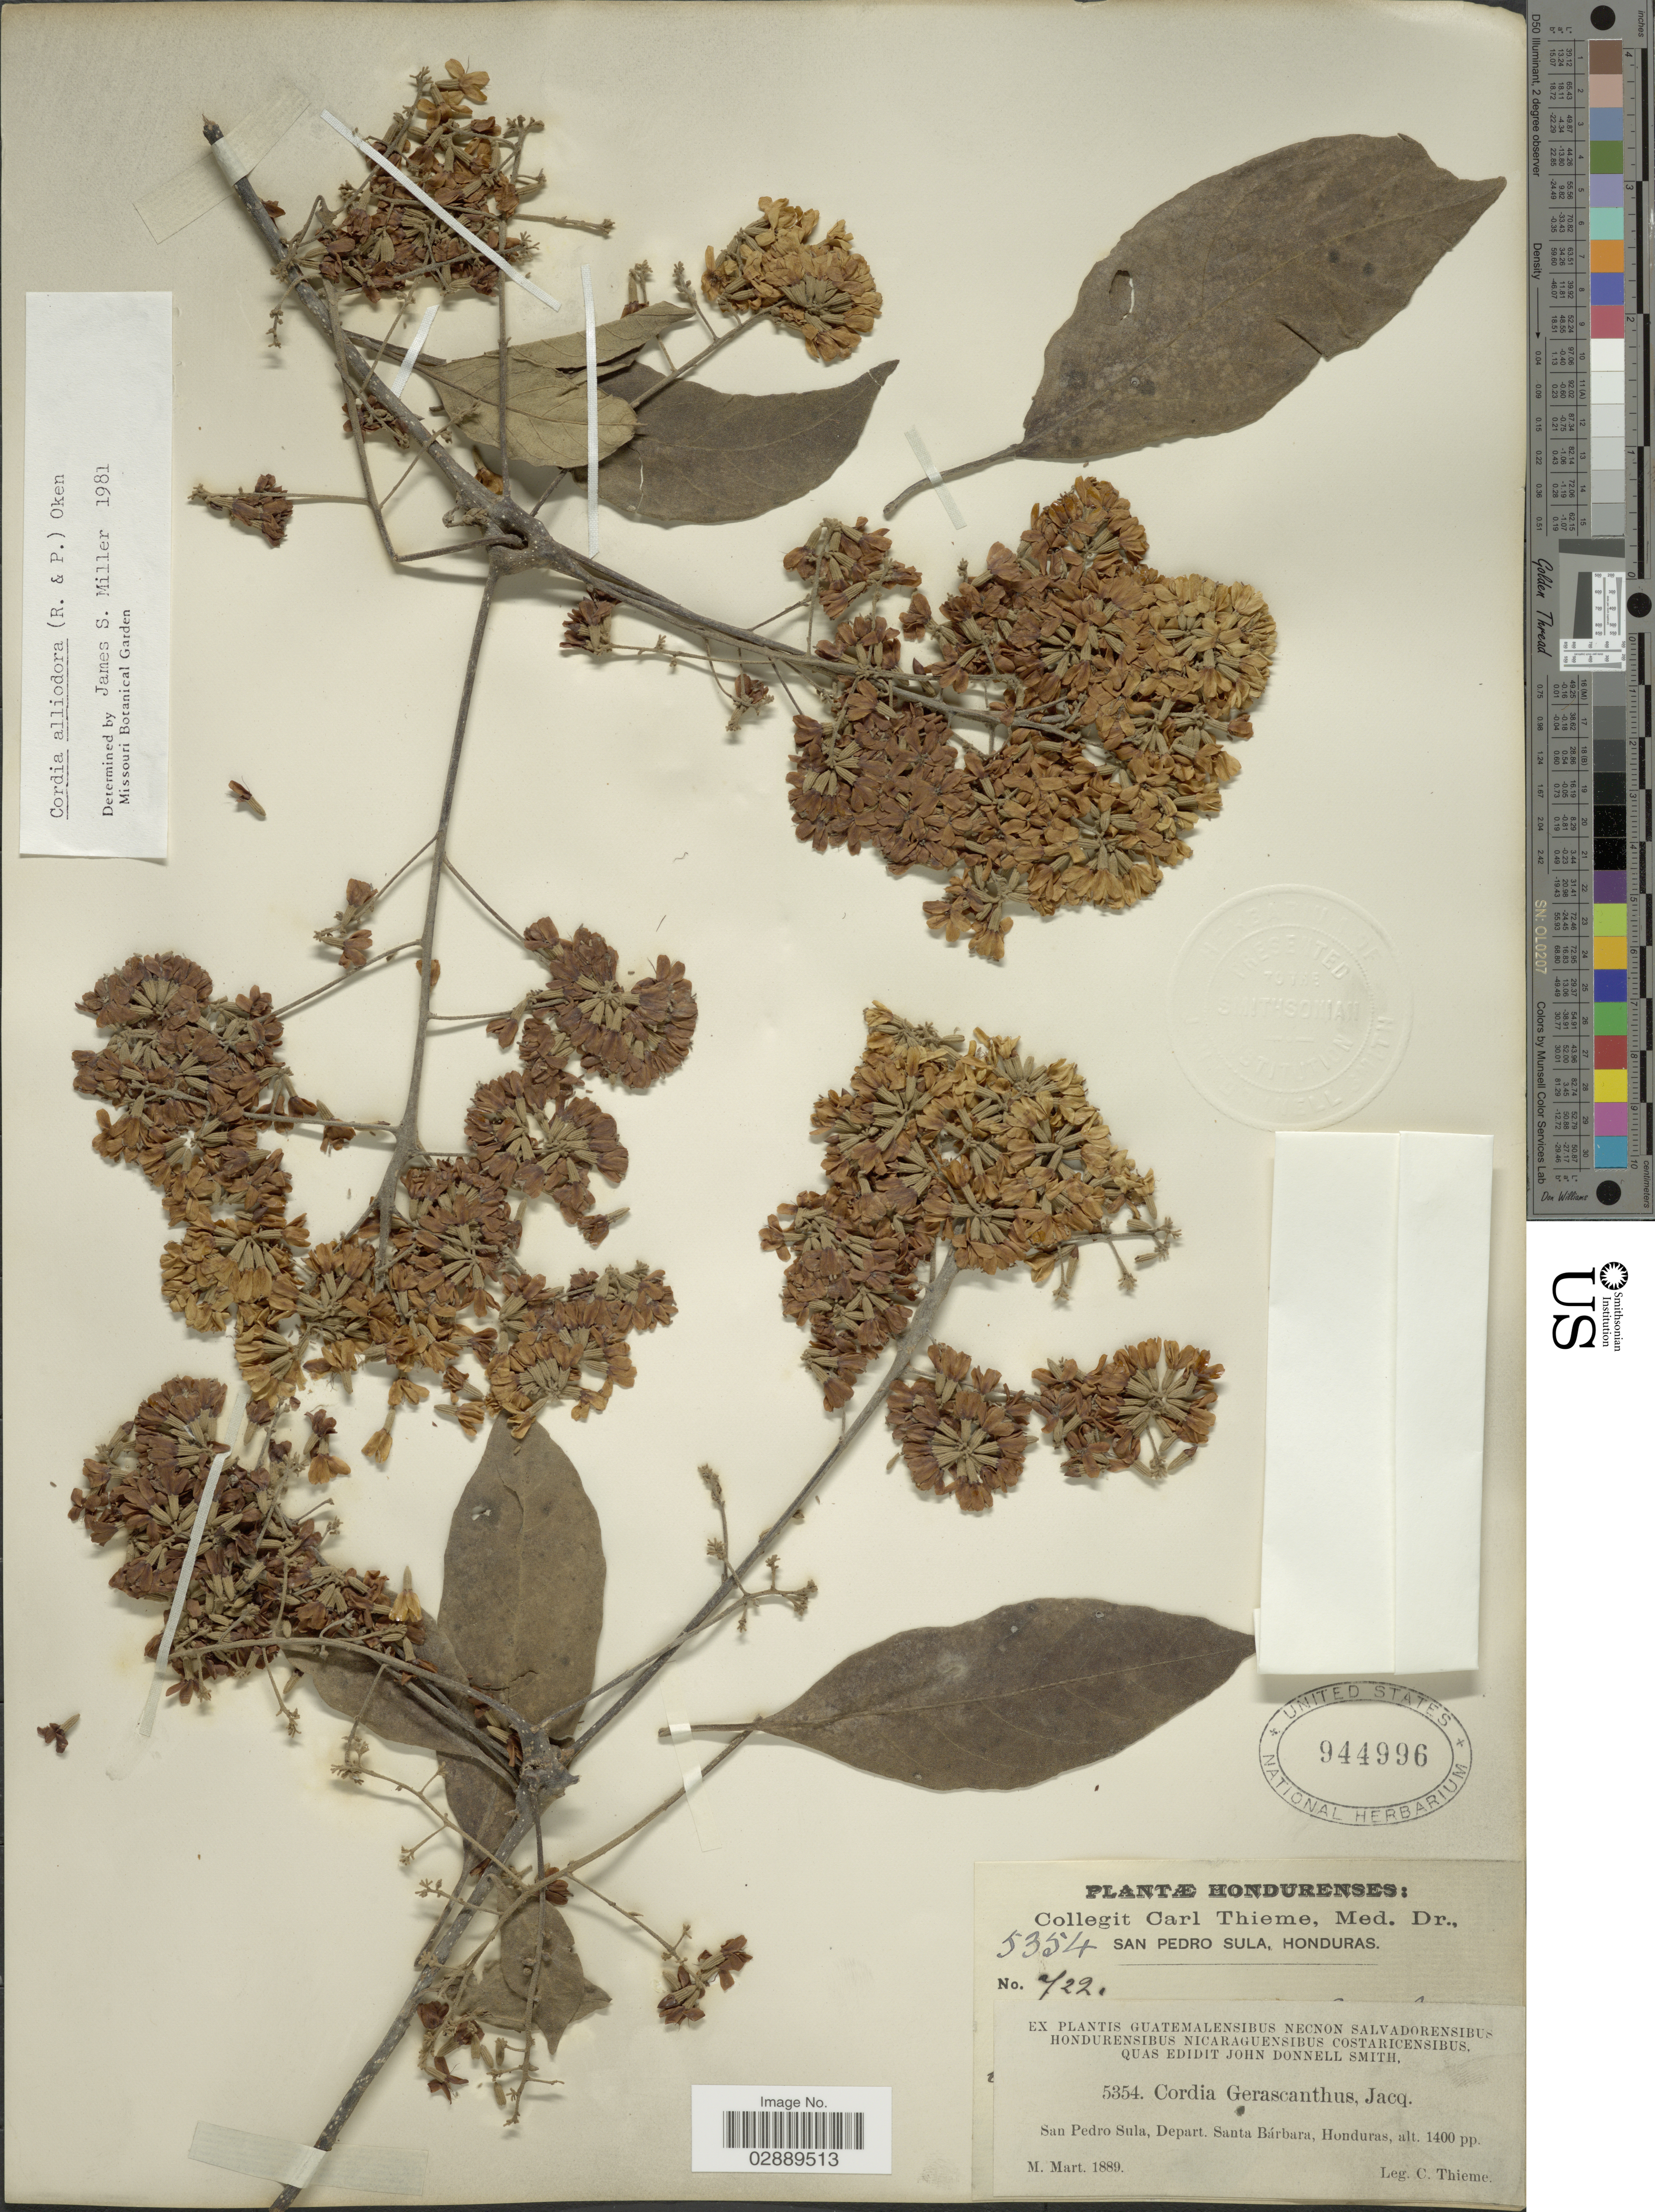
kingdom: Plantae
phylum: Tracheophyta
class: Magnoliopsida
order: Boraginales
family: Cordiaceae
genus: Cordia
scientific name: Cordia alliodora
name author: (Ruiz & Pav.) Oken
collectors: C. Thieme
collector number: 5354/722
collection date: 1889-03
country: Honduras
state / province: Santa Bárbara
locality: San Pedro Sula, Depart. Santa Bárbara.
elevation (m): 427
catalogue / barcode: US 944996